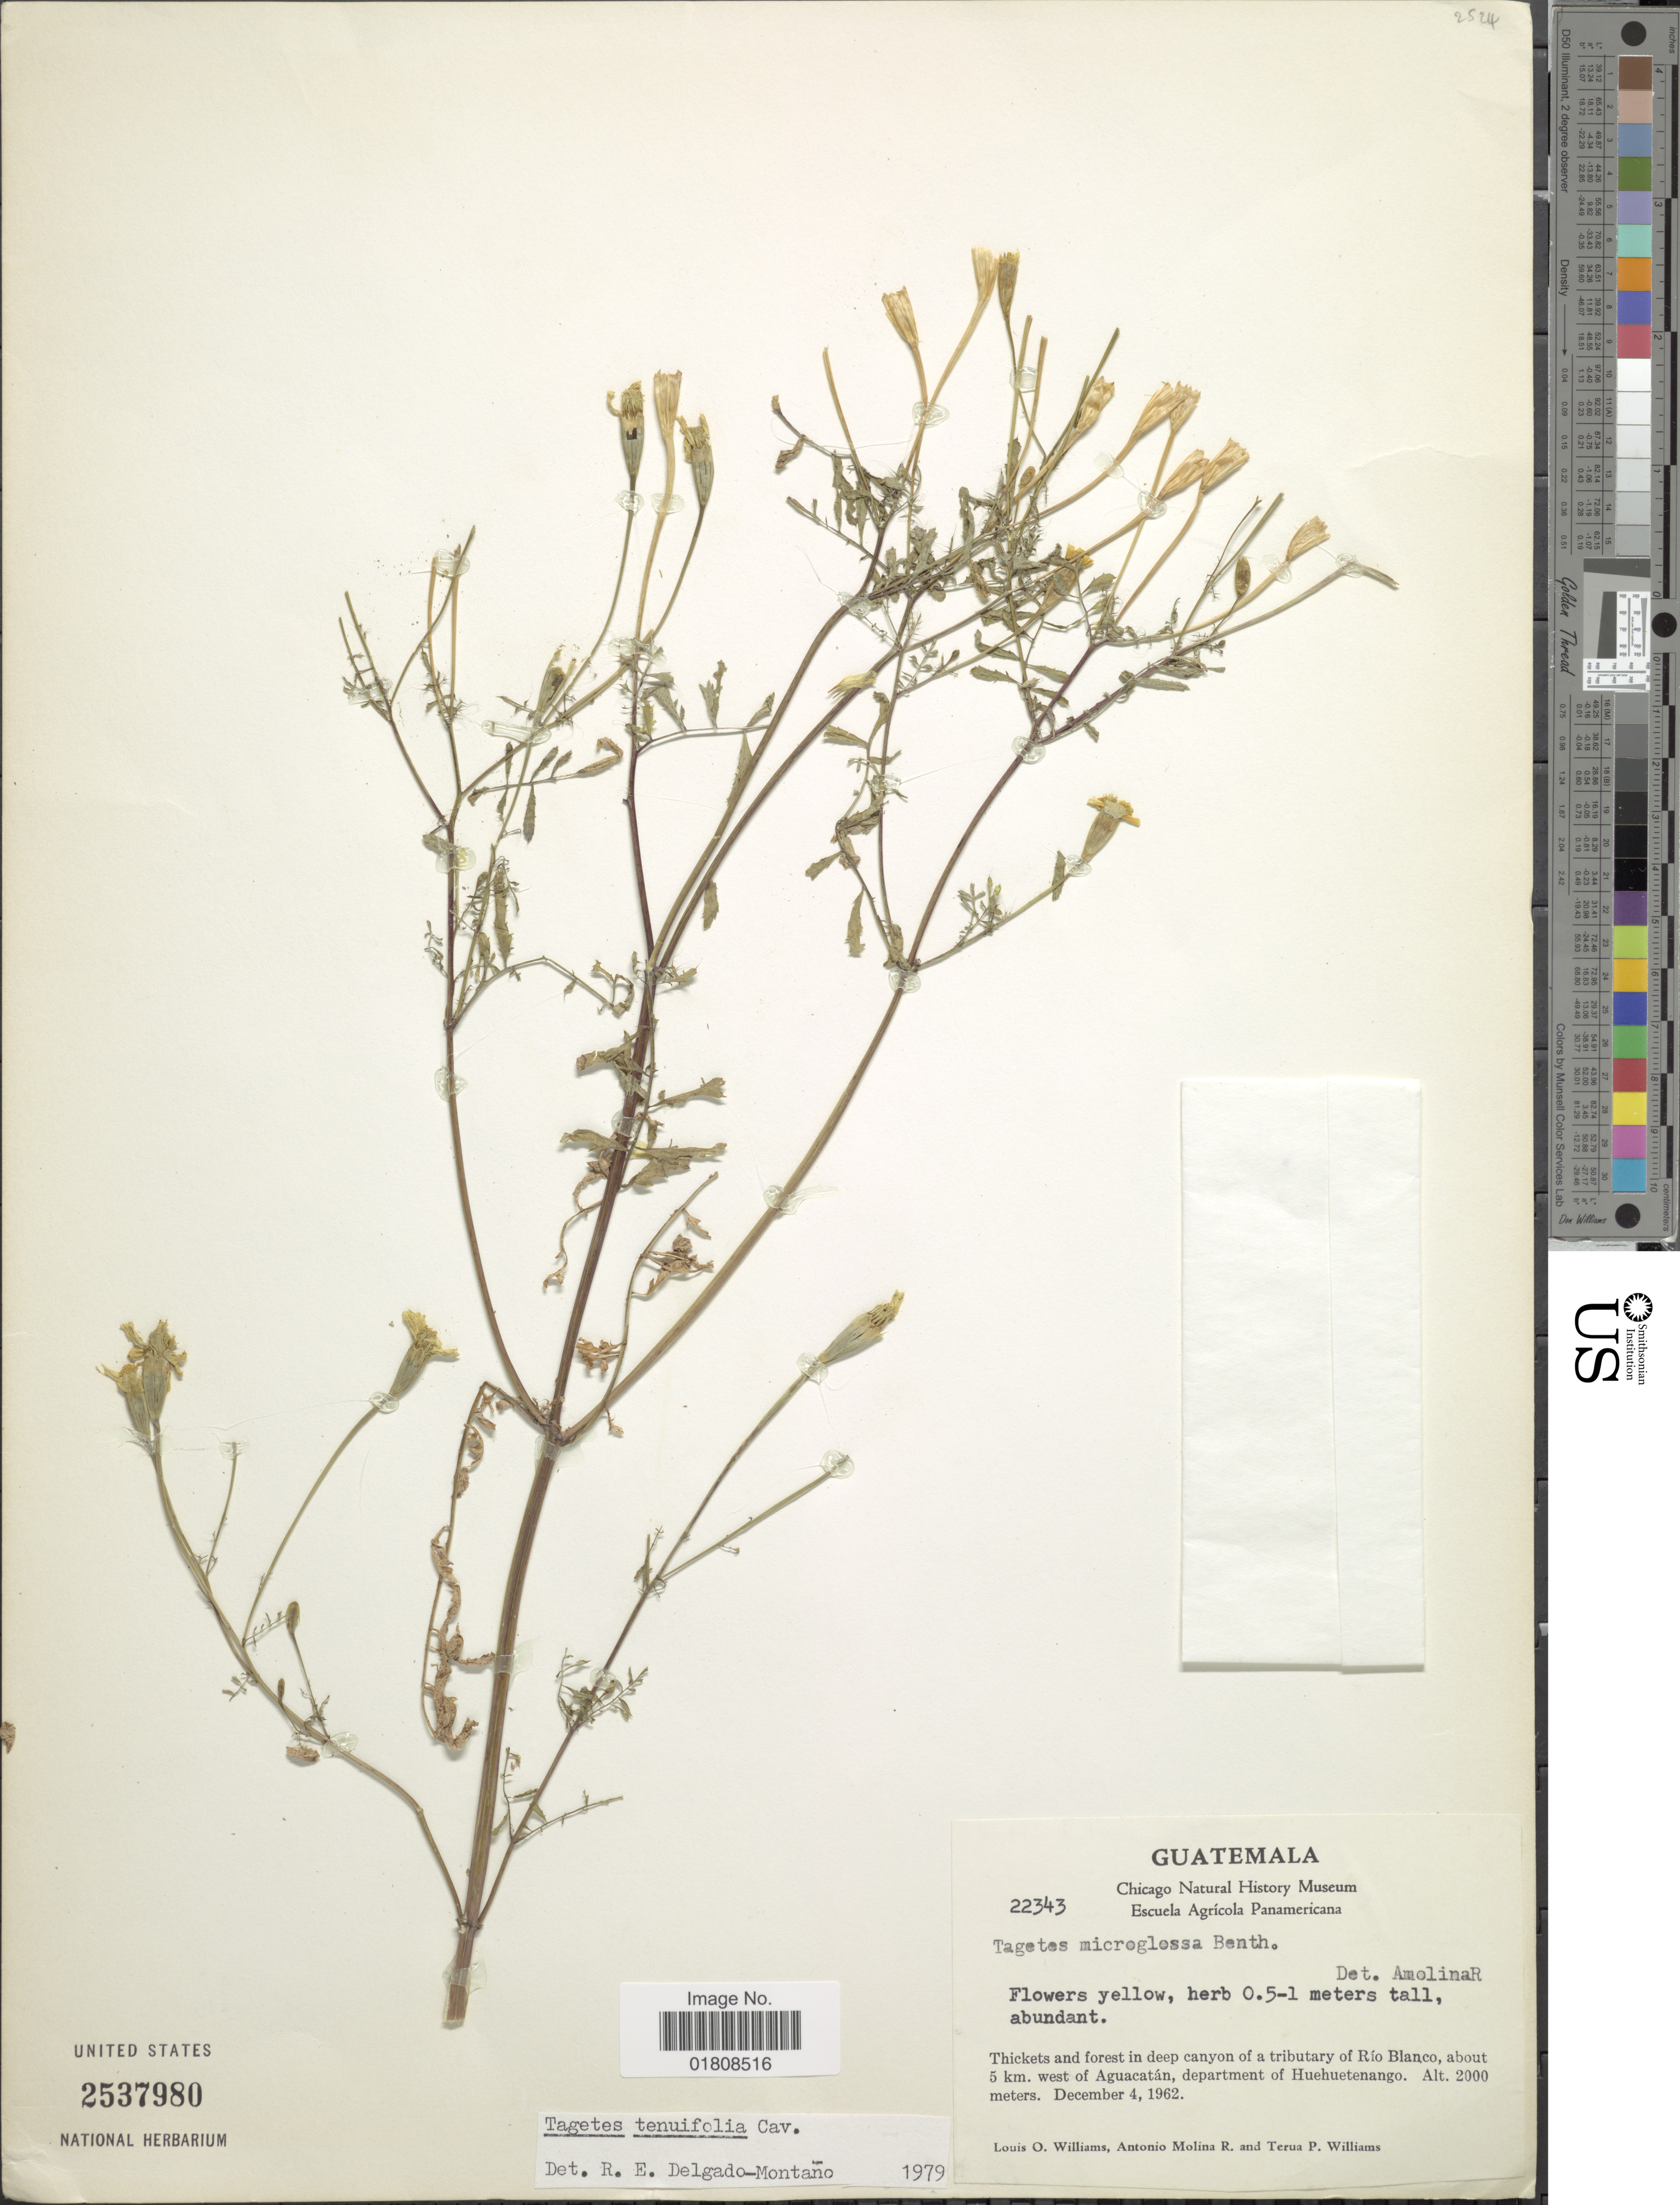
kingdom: Plantae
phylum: Tracheophyta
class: Magnoliopsida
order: Asterales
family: Asteraceae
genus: Tagetes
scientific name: Tagetes tenuifolia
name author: Cav.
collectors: L. O. Williams, A. Molina R. & T. P. Williams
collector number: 22343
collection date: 1962-12-04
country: Guatemala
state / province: Huehuetenango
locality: Tributary of Rio Blanco, about 5 km west of Aguacatan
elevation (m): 2000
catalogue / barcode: US 2537980